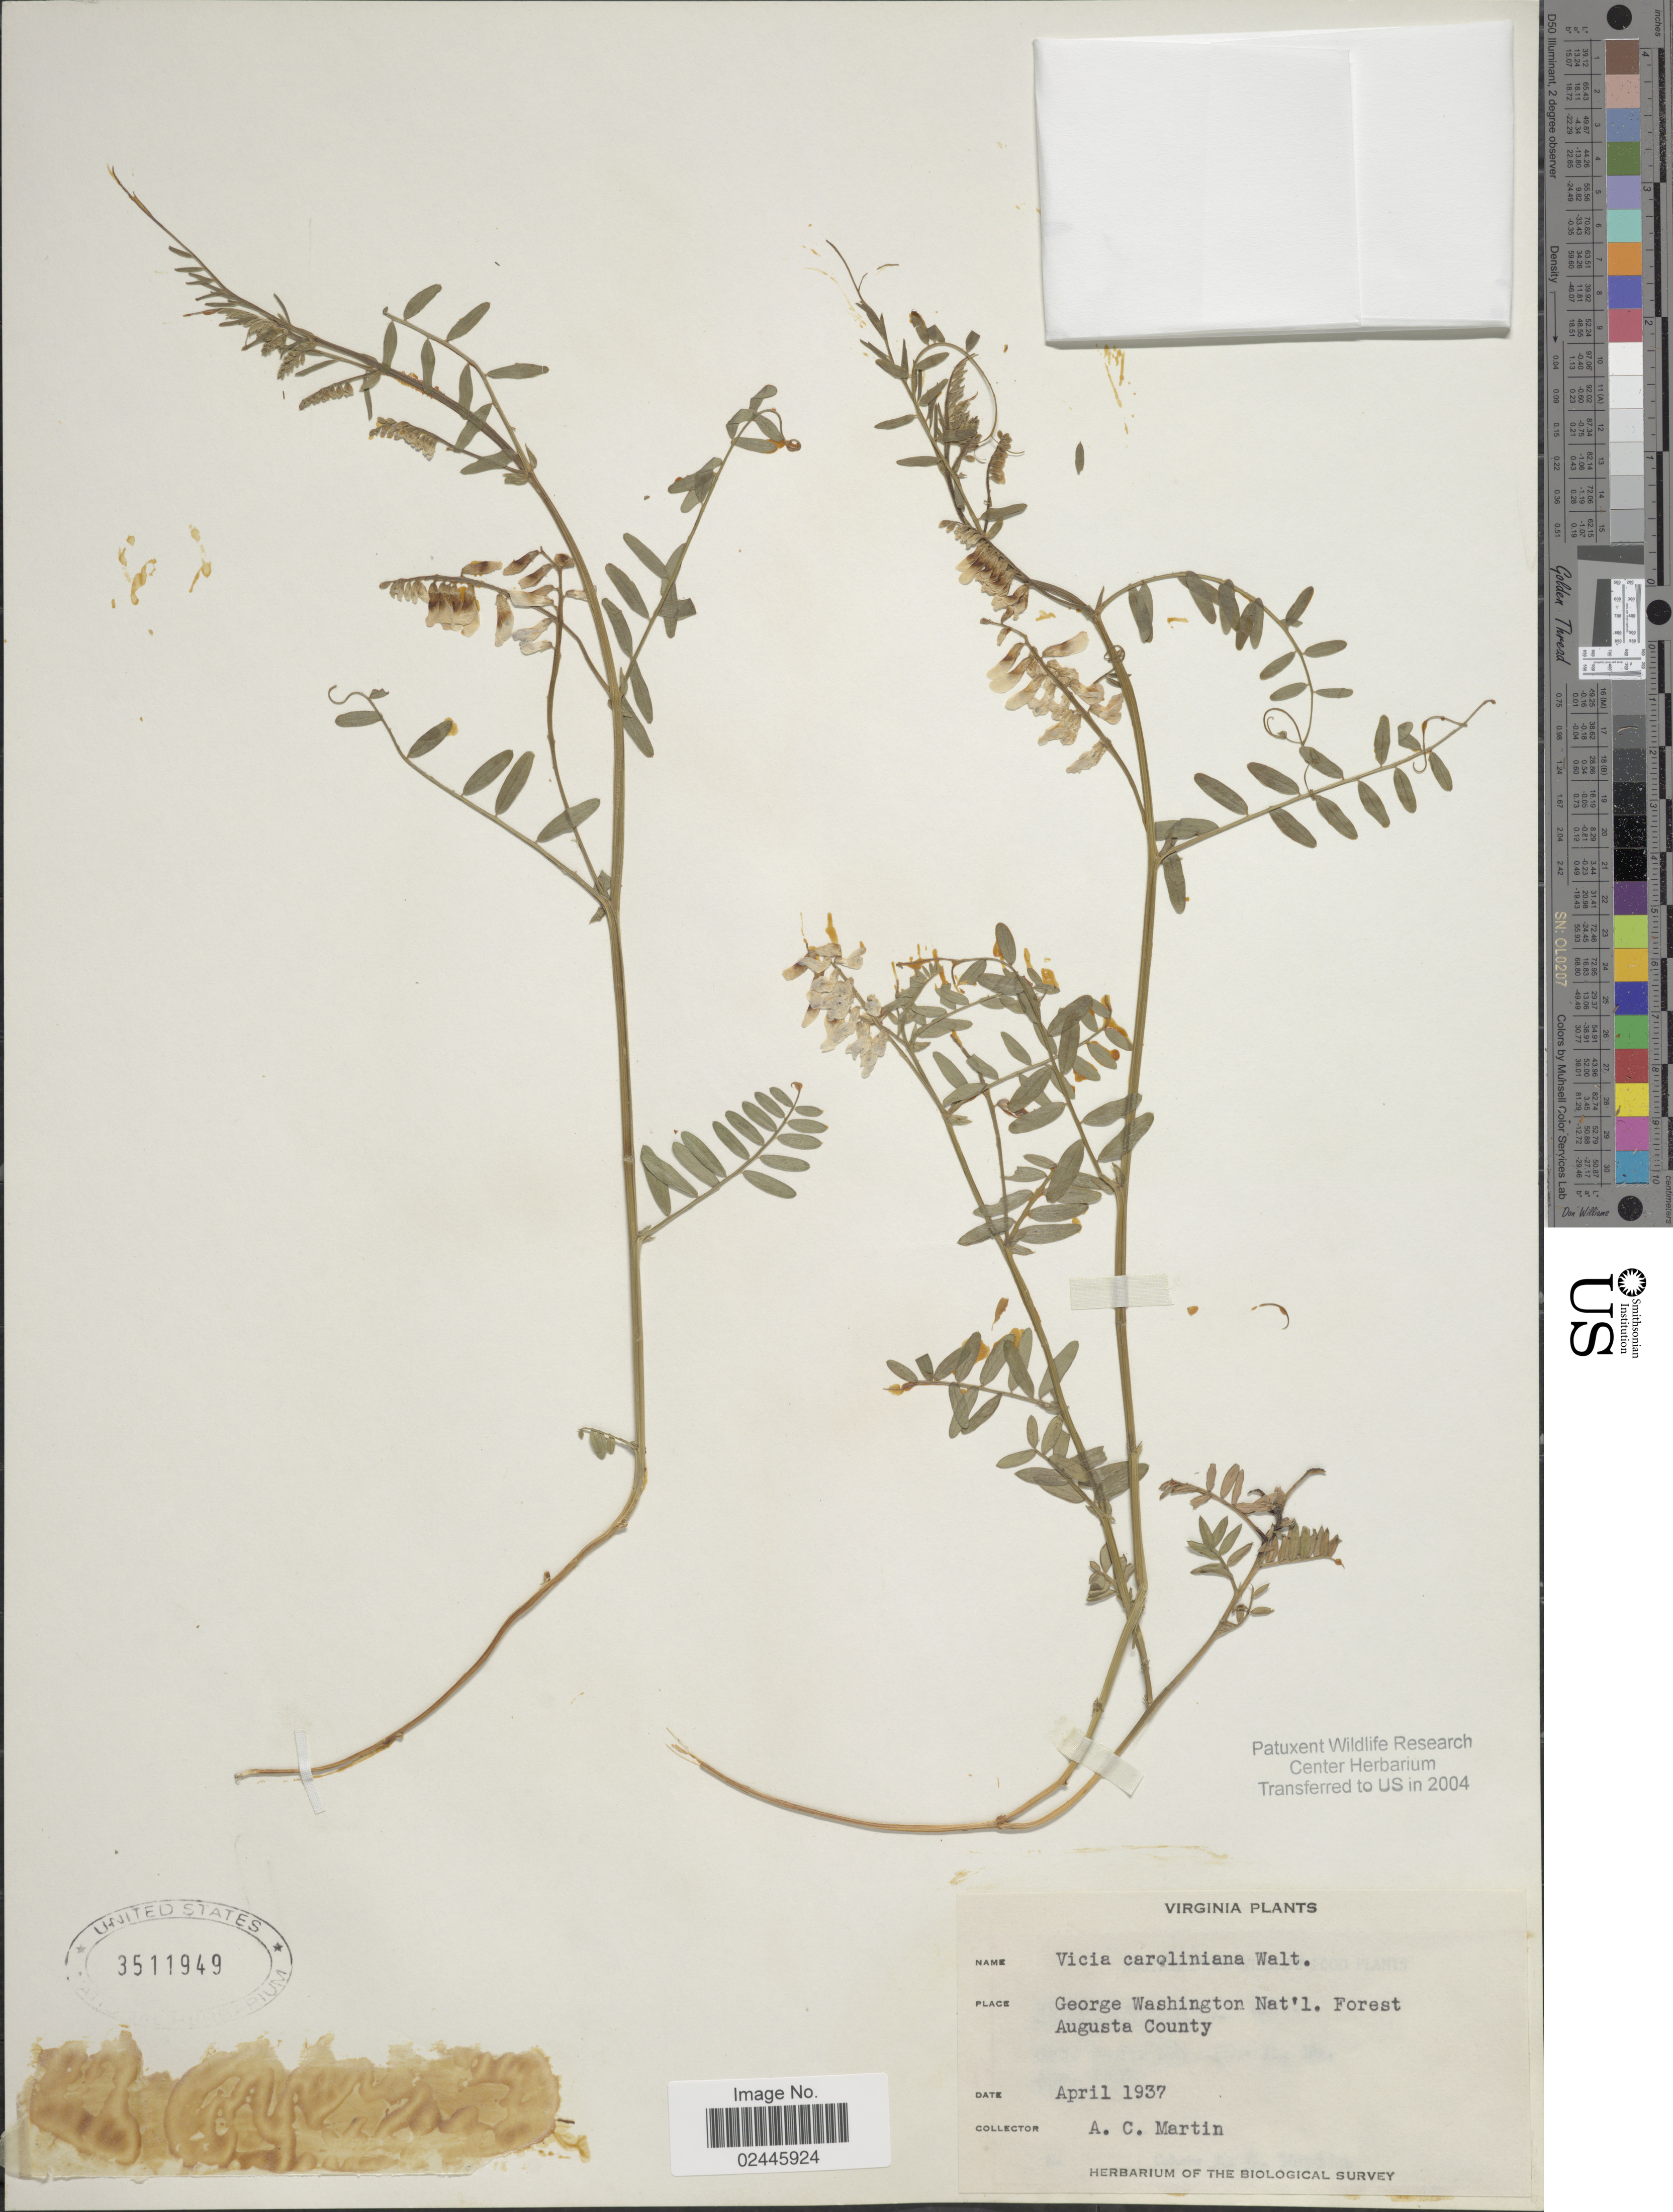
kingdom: Plantae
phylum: Tracheophyta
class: Magnoliopsida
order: Fabales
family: Fabaceae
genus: Vicia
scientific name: Vicia caroliniana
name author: Walter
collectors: A. C. Martin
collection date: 1937-04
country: United States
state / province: Virginia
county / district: Augusta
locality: George Washington Nat'l. Forest, Augusta County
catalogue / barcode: US 3511949